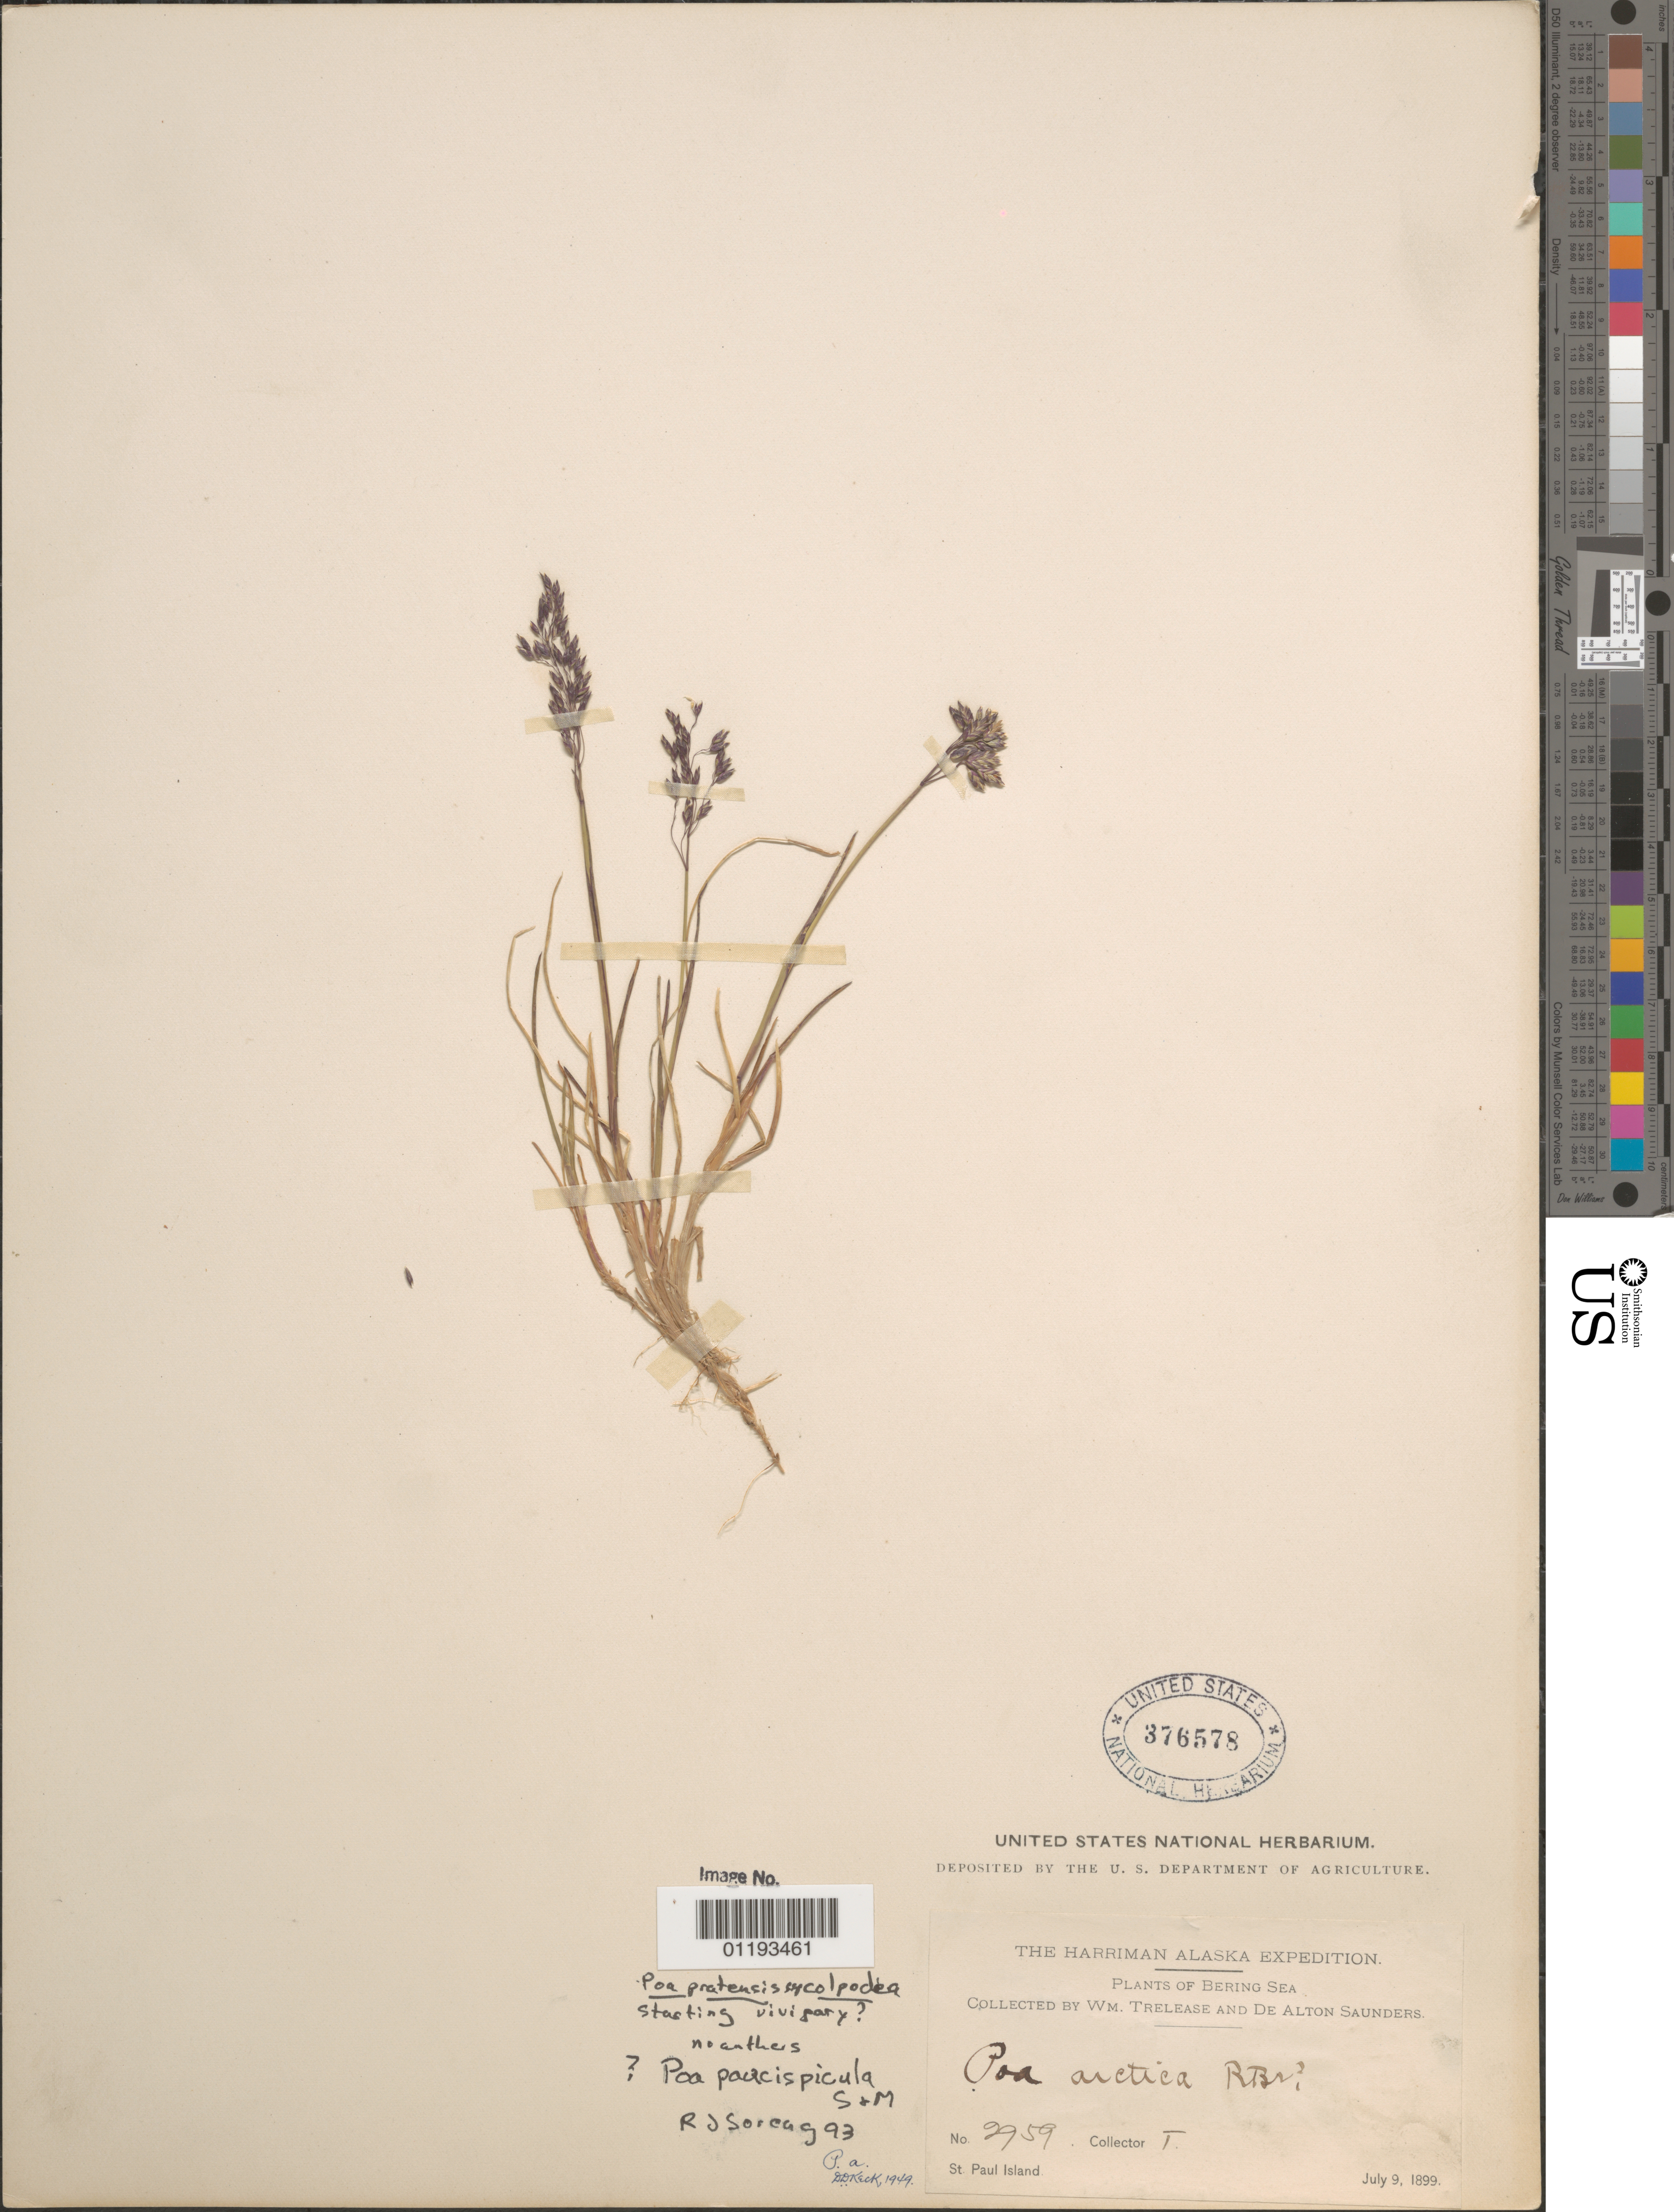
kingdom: Plantae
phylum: Tracheophyta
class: Liliopsida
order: Poales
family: Poaceae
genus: Poa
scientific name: Poa pratensis subsp. colpodea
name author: (Th. Fr.) Tzvelev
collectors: W. Trelease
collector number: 2959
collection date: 1899-07-09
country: United States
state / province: Alaska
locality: St Paul Island. Bering Sea.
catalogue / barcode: US 376578